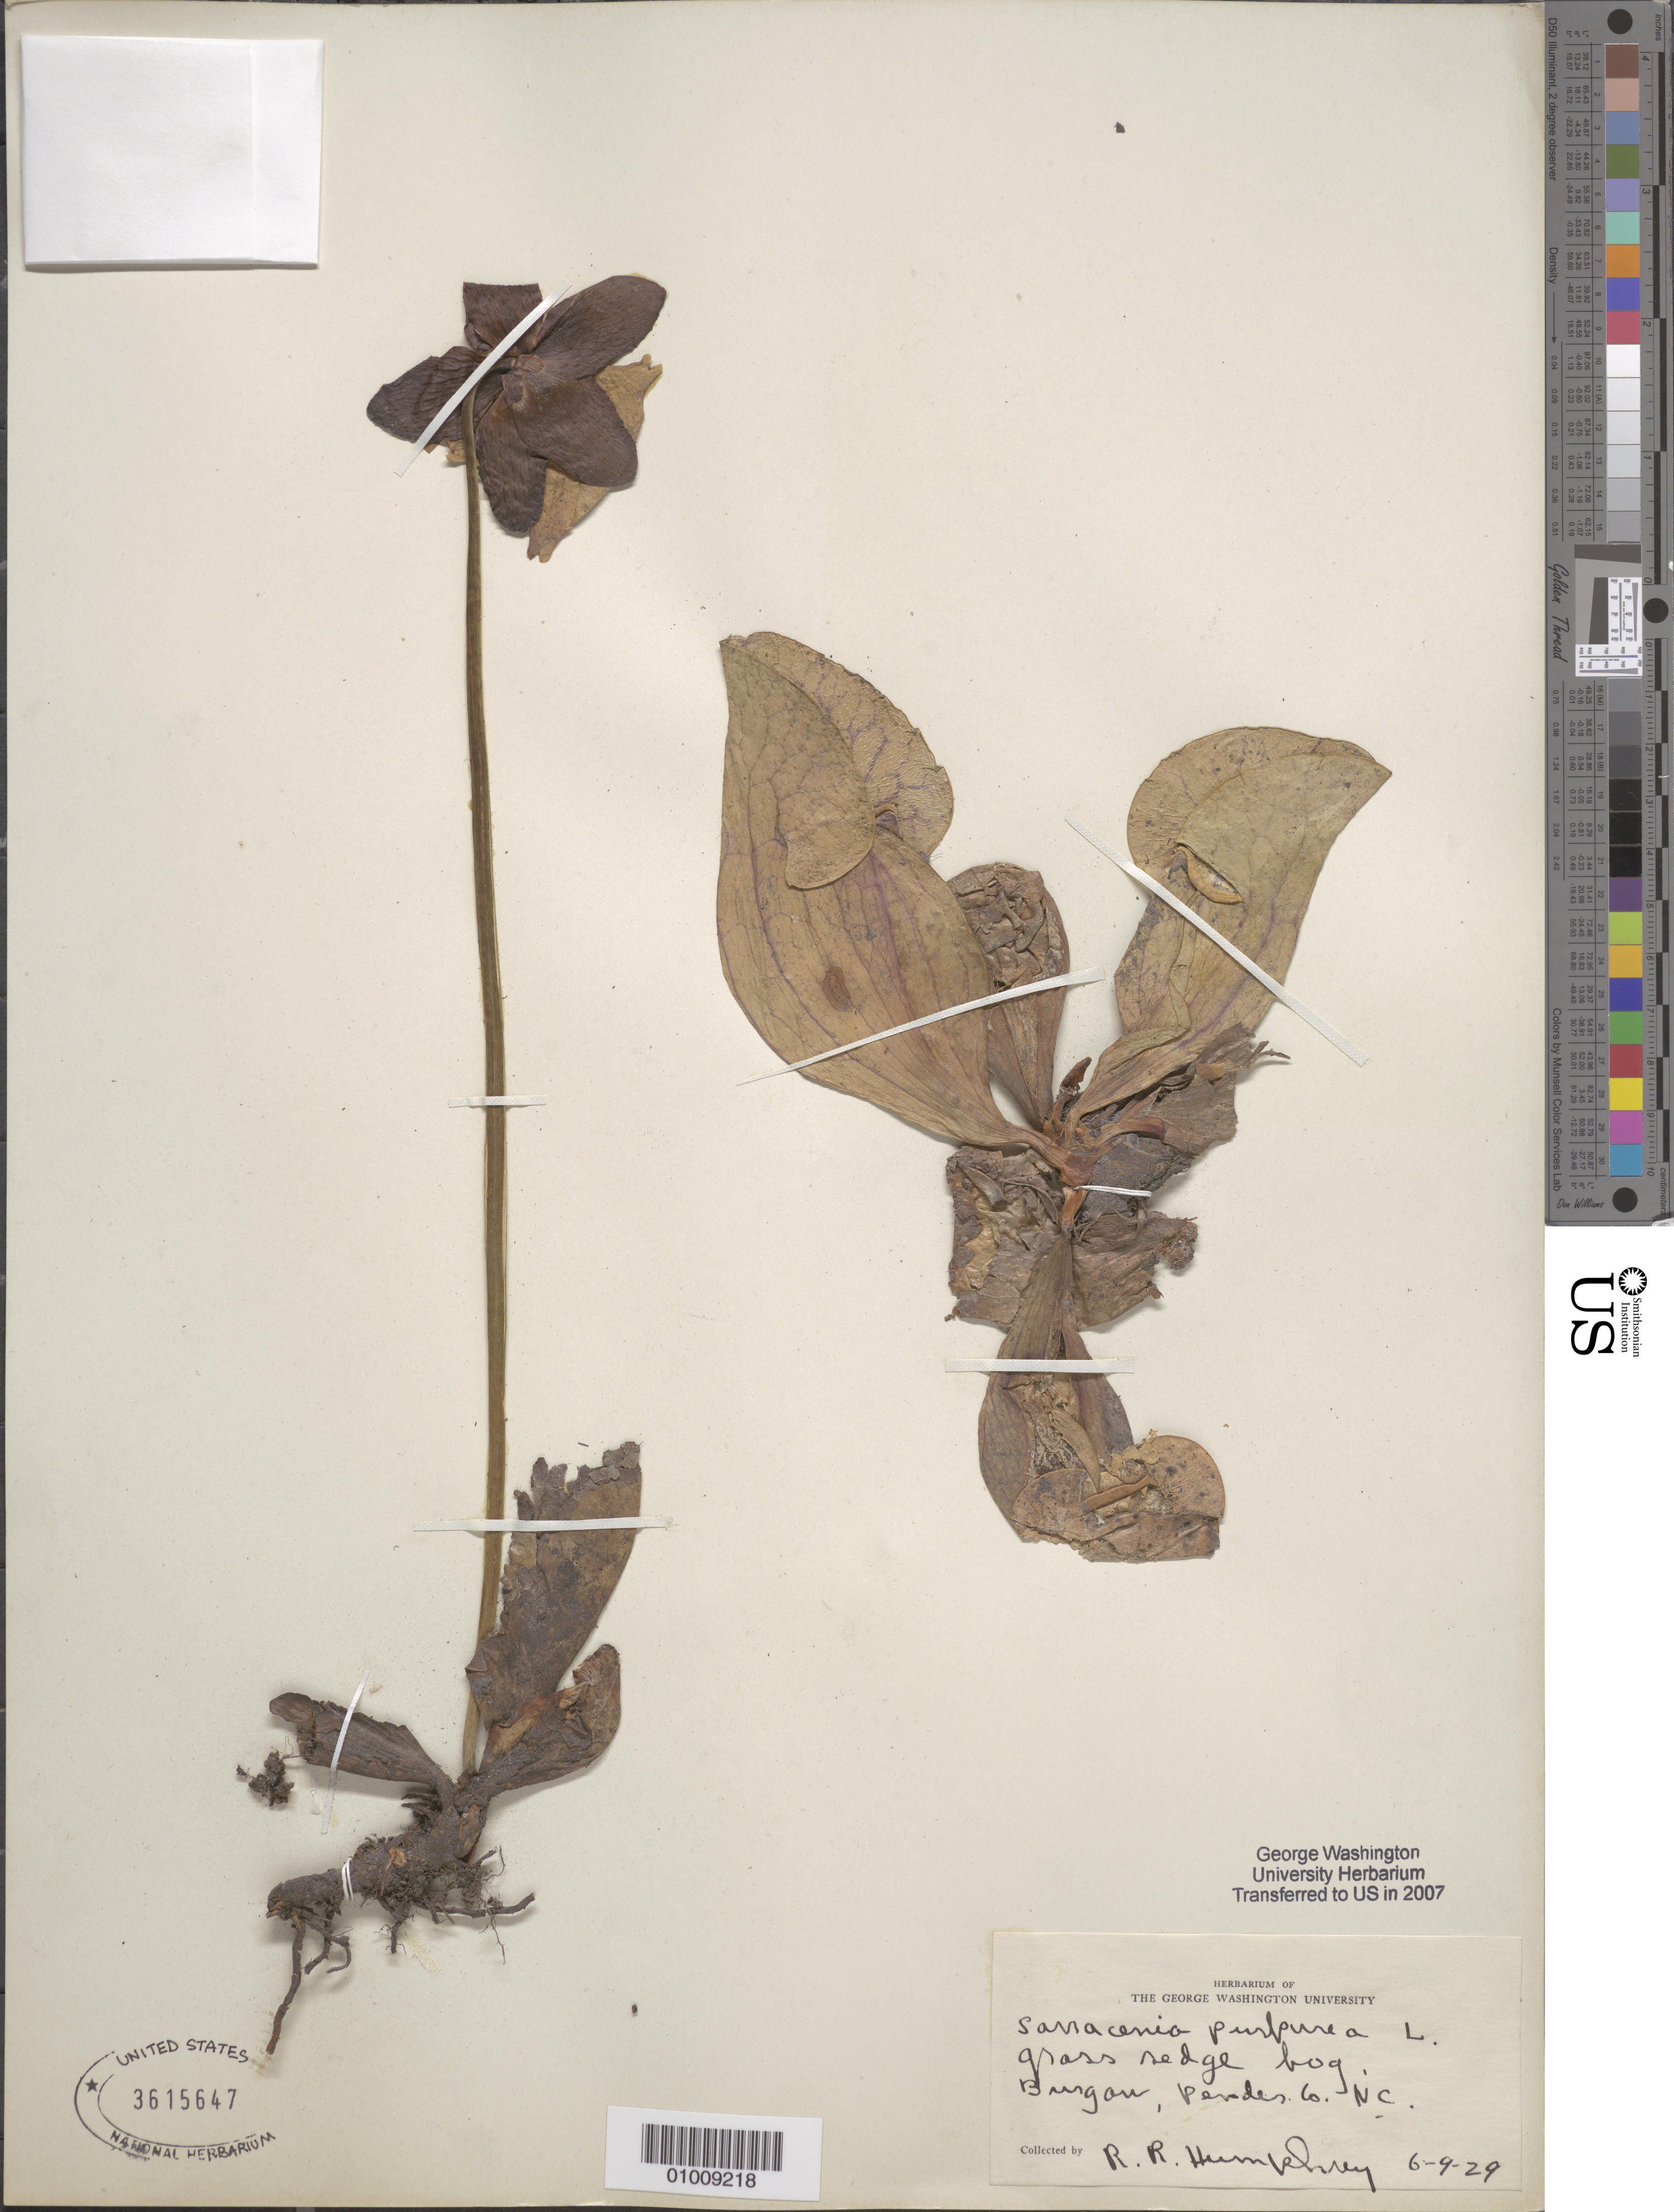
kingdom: Plantae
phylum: Tracheophyta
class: Magnoliopsida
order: Ericales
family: Sarraceniaceae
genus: Sarracenia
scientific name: Sarracenia purpurea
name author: L.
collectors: R. Humphrey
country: United States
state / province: North Carolina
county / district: Pender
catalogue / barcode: US 3615647